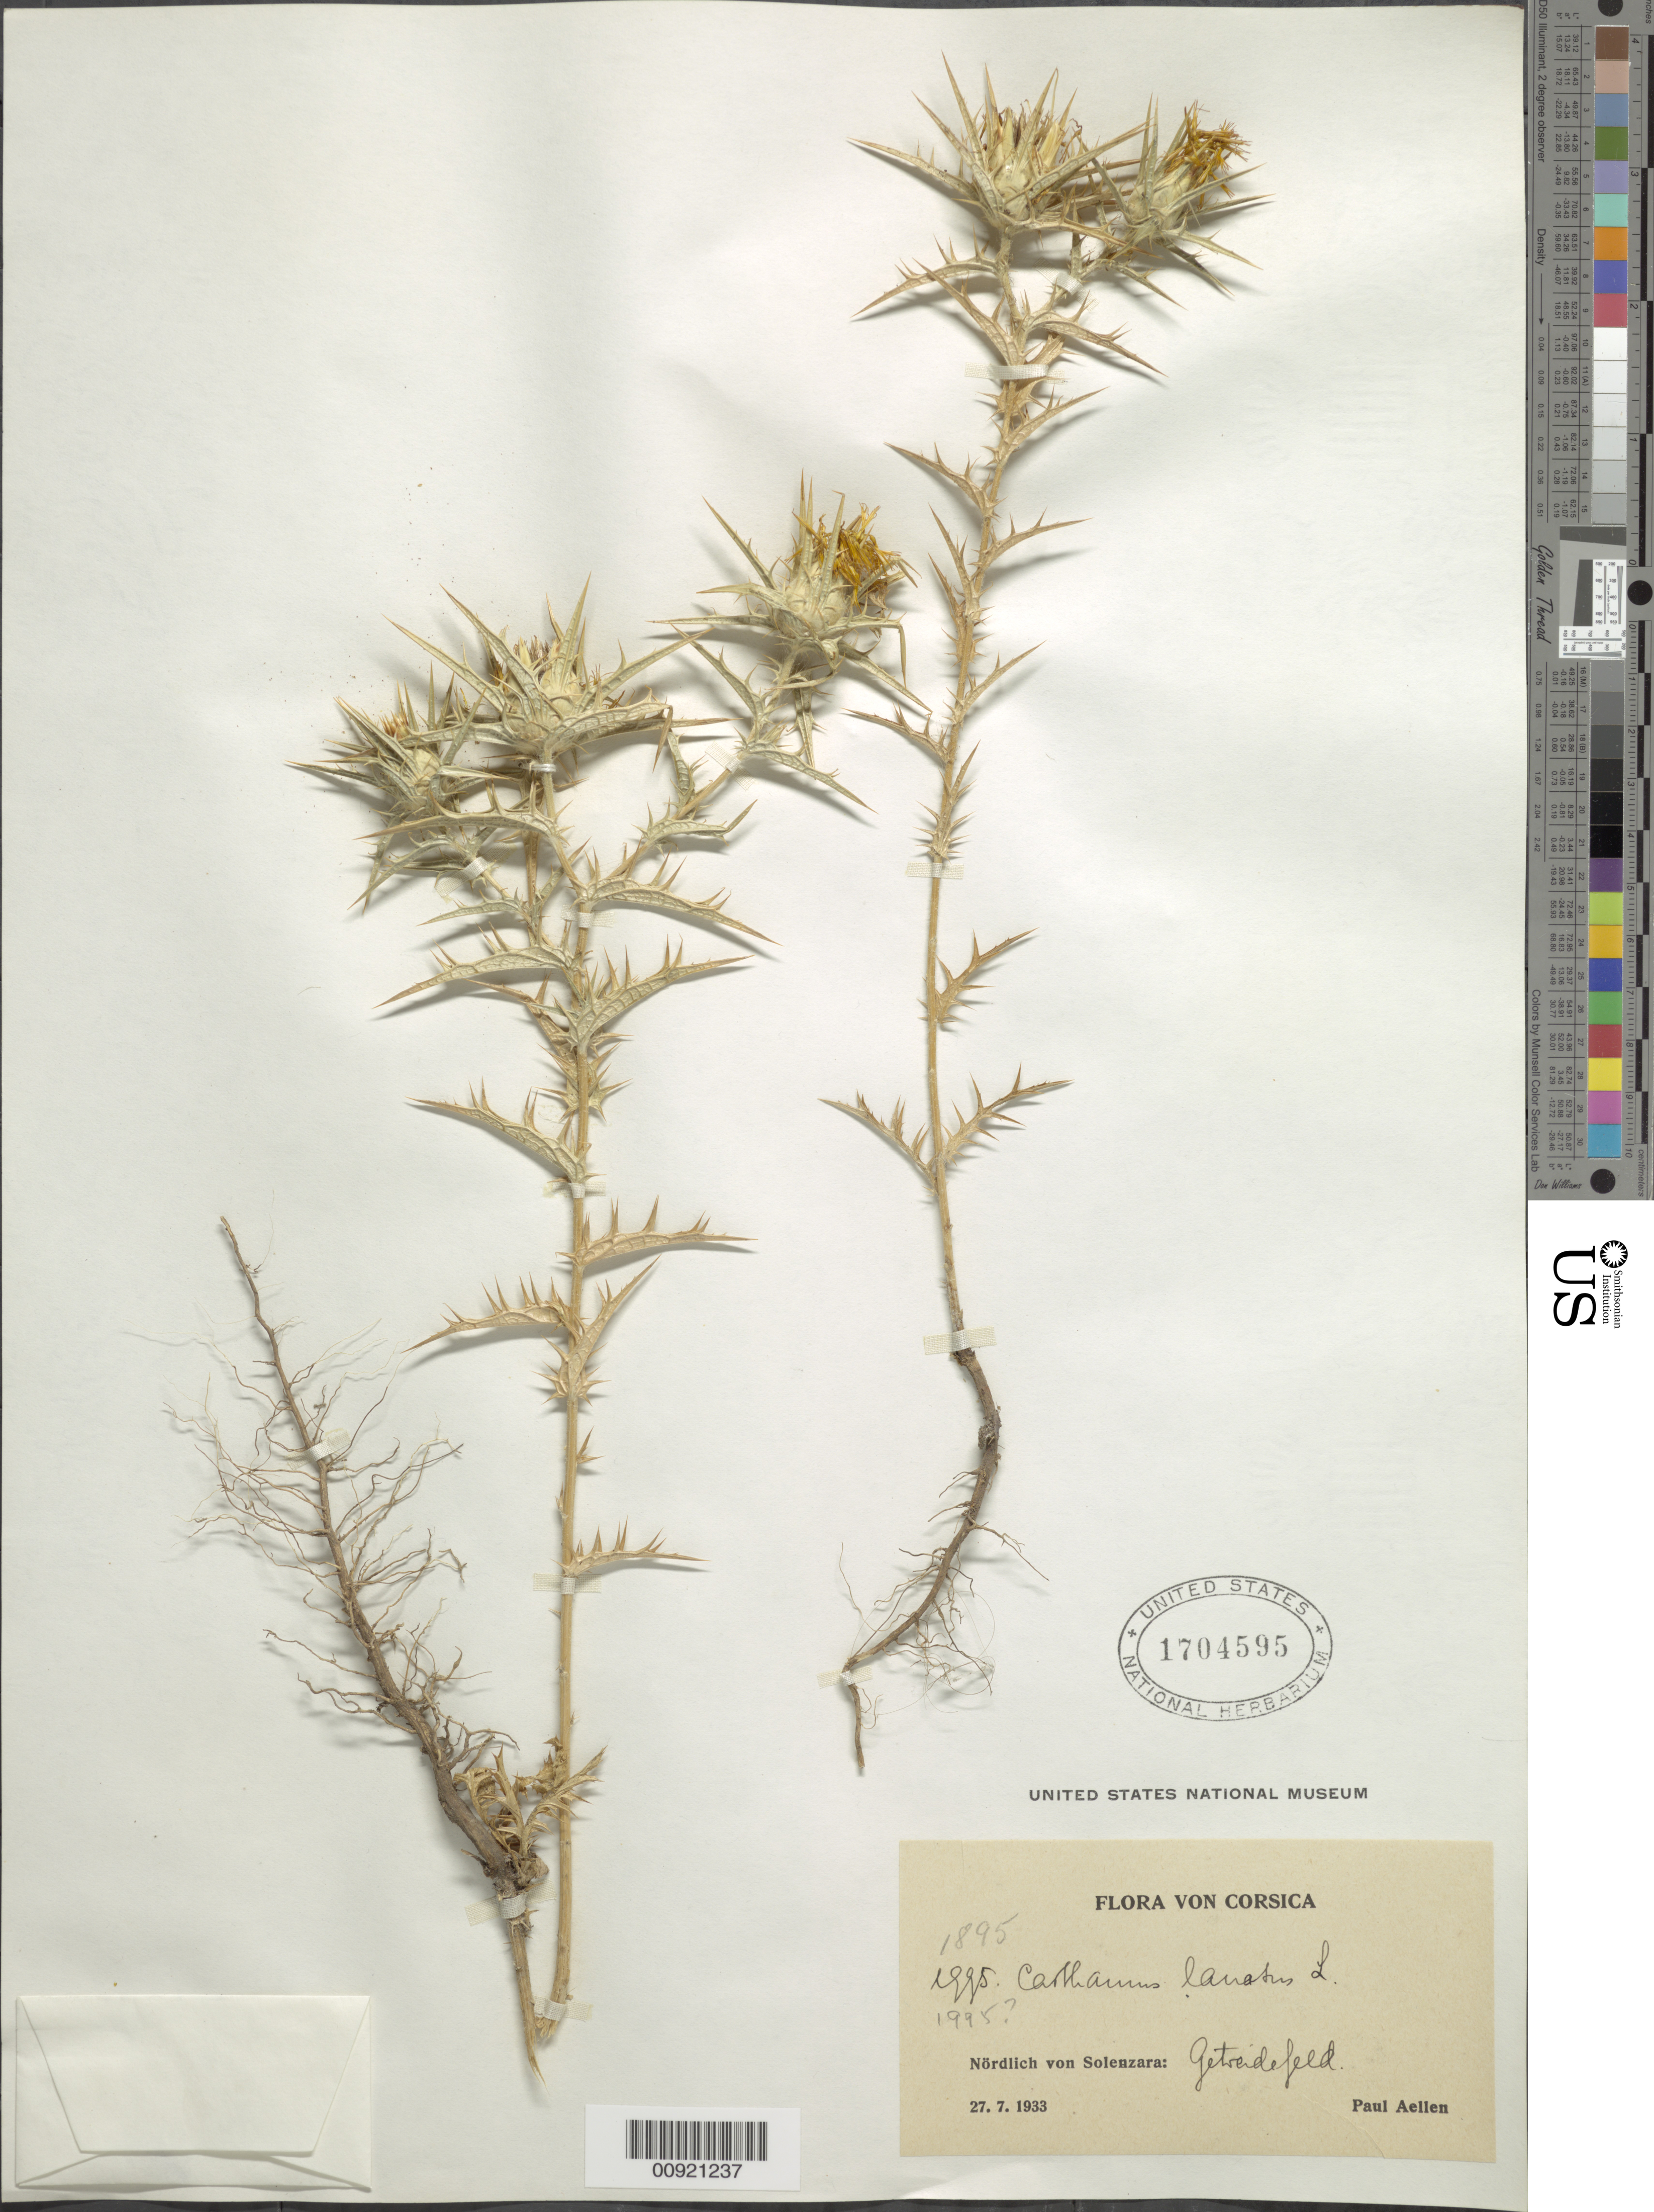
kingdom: Plantae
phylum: Tracheophyta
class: Magnoliopsida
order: Asterales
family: Asteraceae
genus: Carthamus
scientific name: Carthamus lanatus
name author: L.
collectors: P. Aellen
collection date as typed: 27 Jul 1933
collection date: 1933-07-27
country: France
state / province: Corsica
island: Corse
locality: Nördlich von Solenzara: quetreidefeed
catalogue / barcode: US 1704595